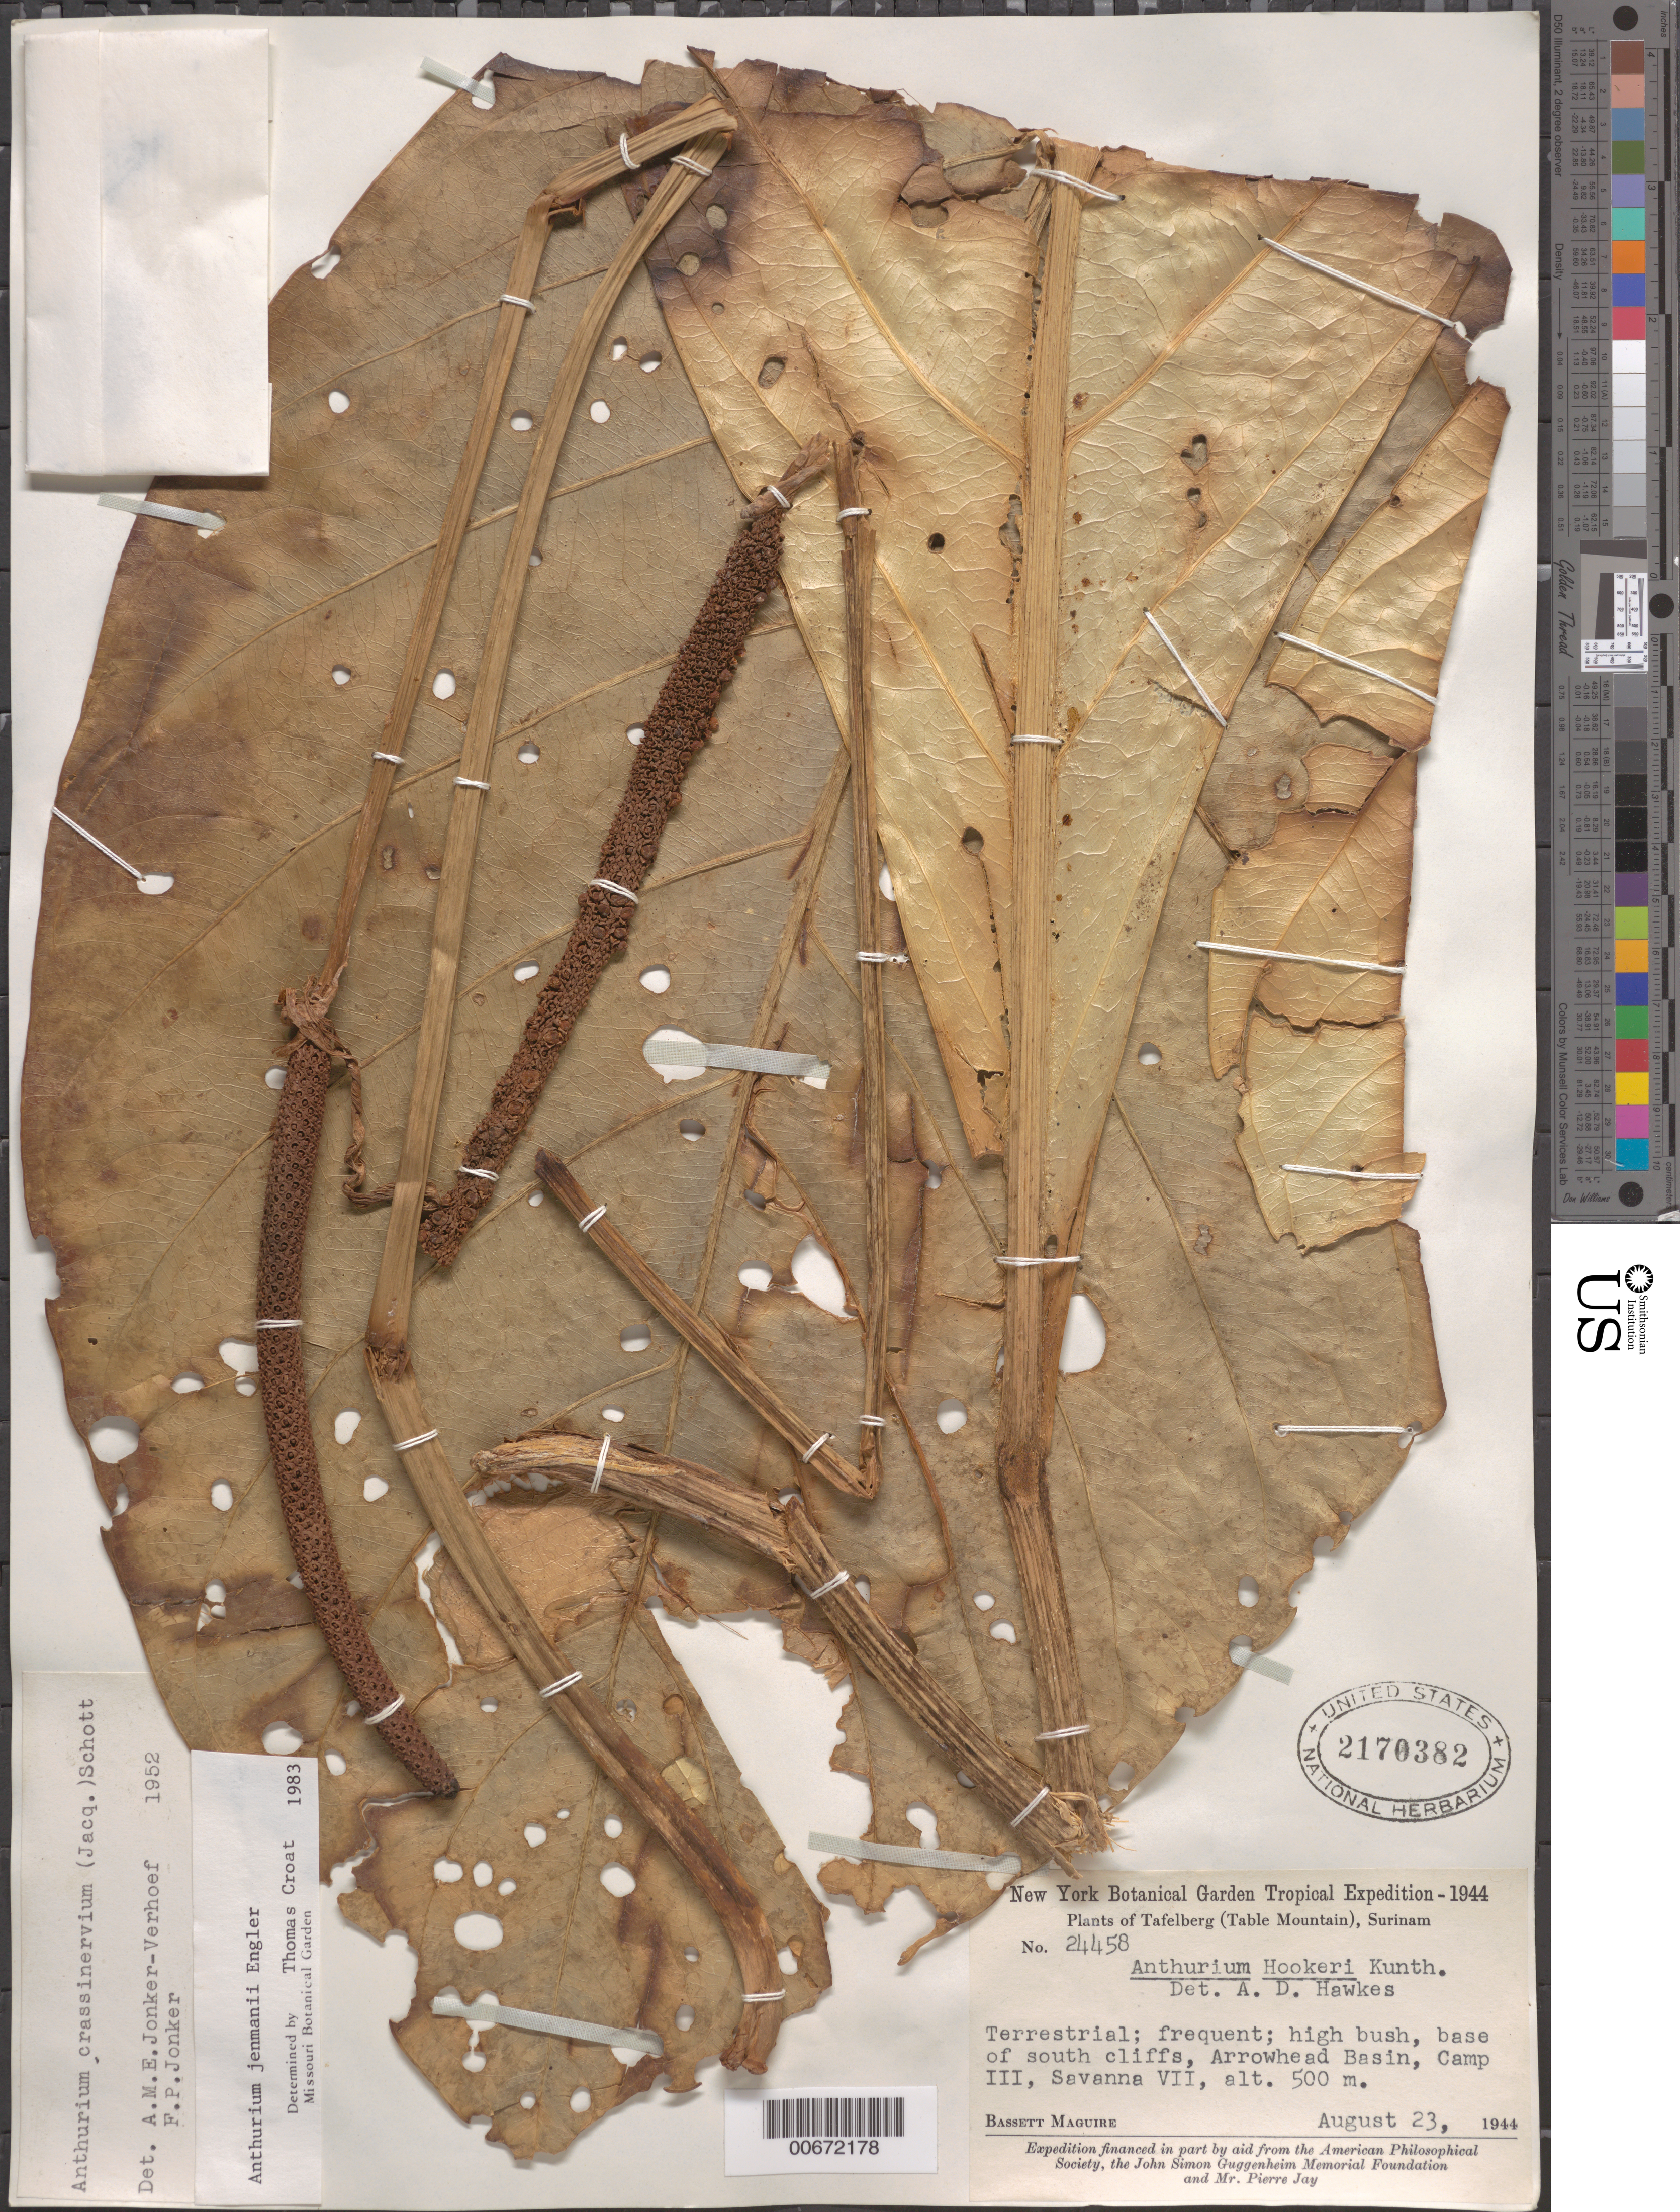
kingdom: Plantae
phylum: Tracheophyta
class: Liliopsida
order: Alismatales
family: Araceae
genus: Anthurium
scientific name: Anthurium jenmanii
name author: Engl.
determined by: Croat, Thomas B., Missouri Botanical Garden (MO)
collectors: B. Maguire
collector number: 24458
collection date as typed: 23-Aug-44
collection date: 1944-08-23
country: Suriname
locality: Tafelberg (Table Mountain), Arrowhead Basin, Camp III, Savanna VII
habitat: High bush, base of south cliffs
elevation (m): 500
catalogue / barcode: US 2170382